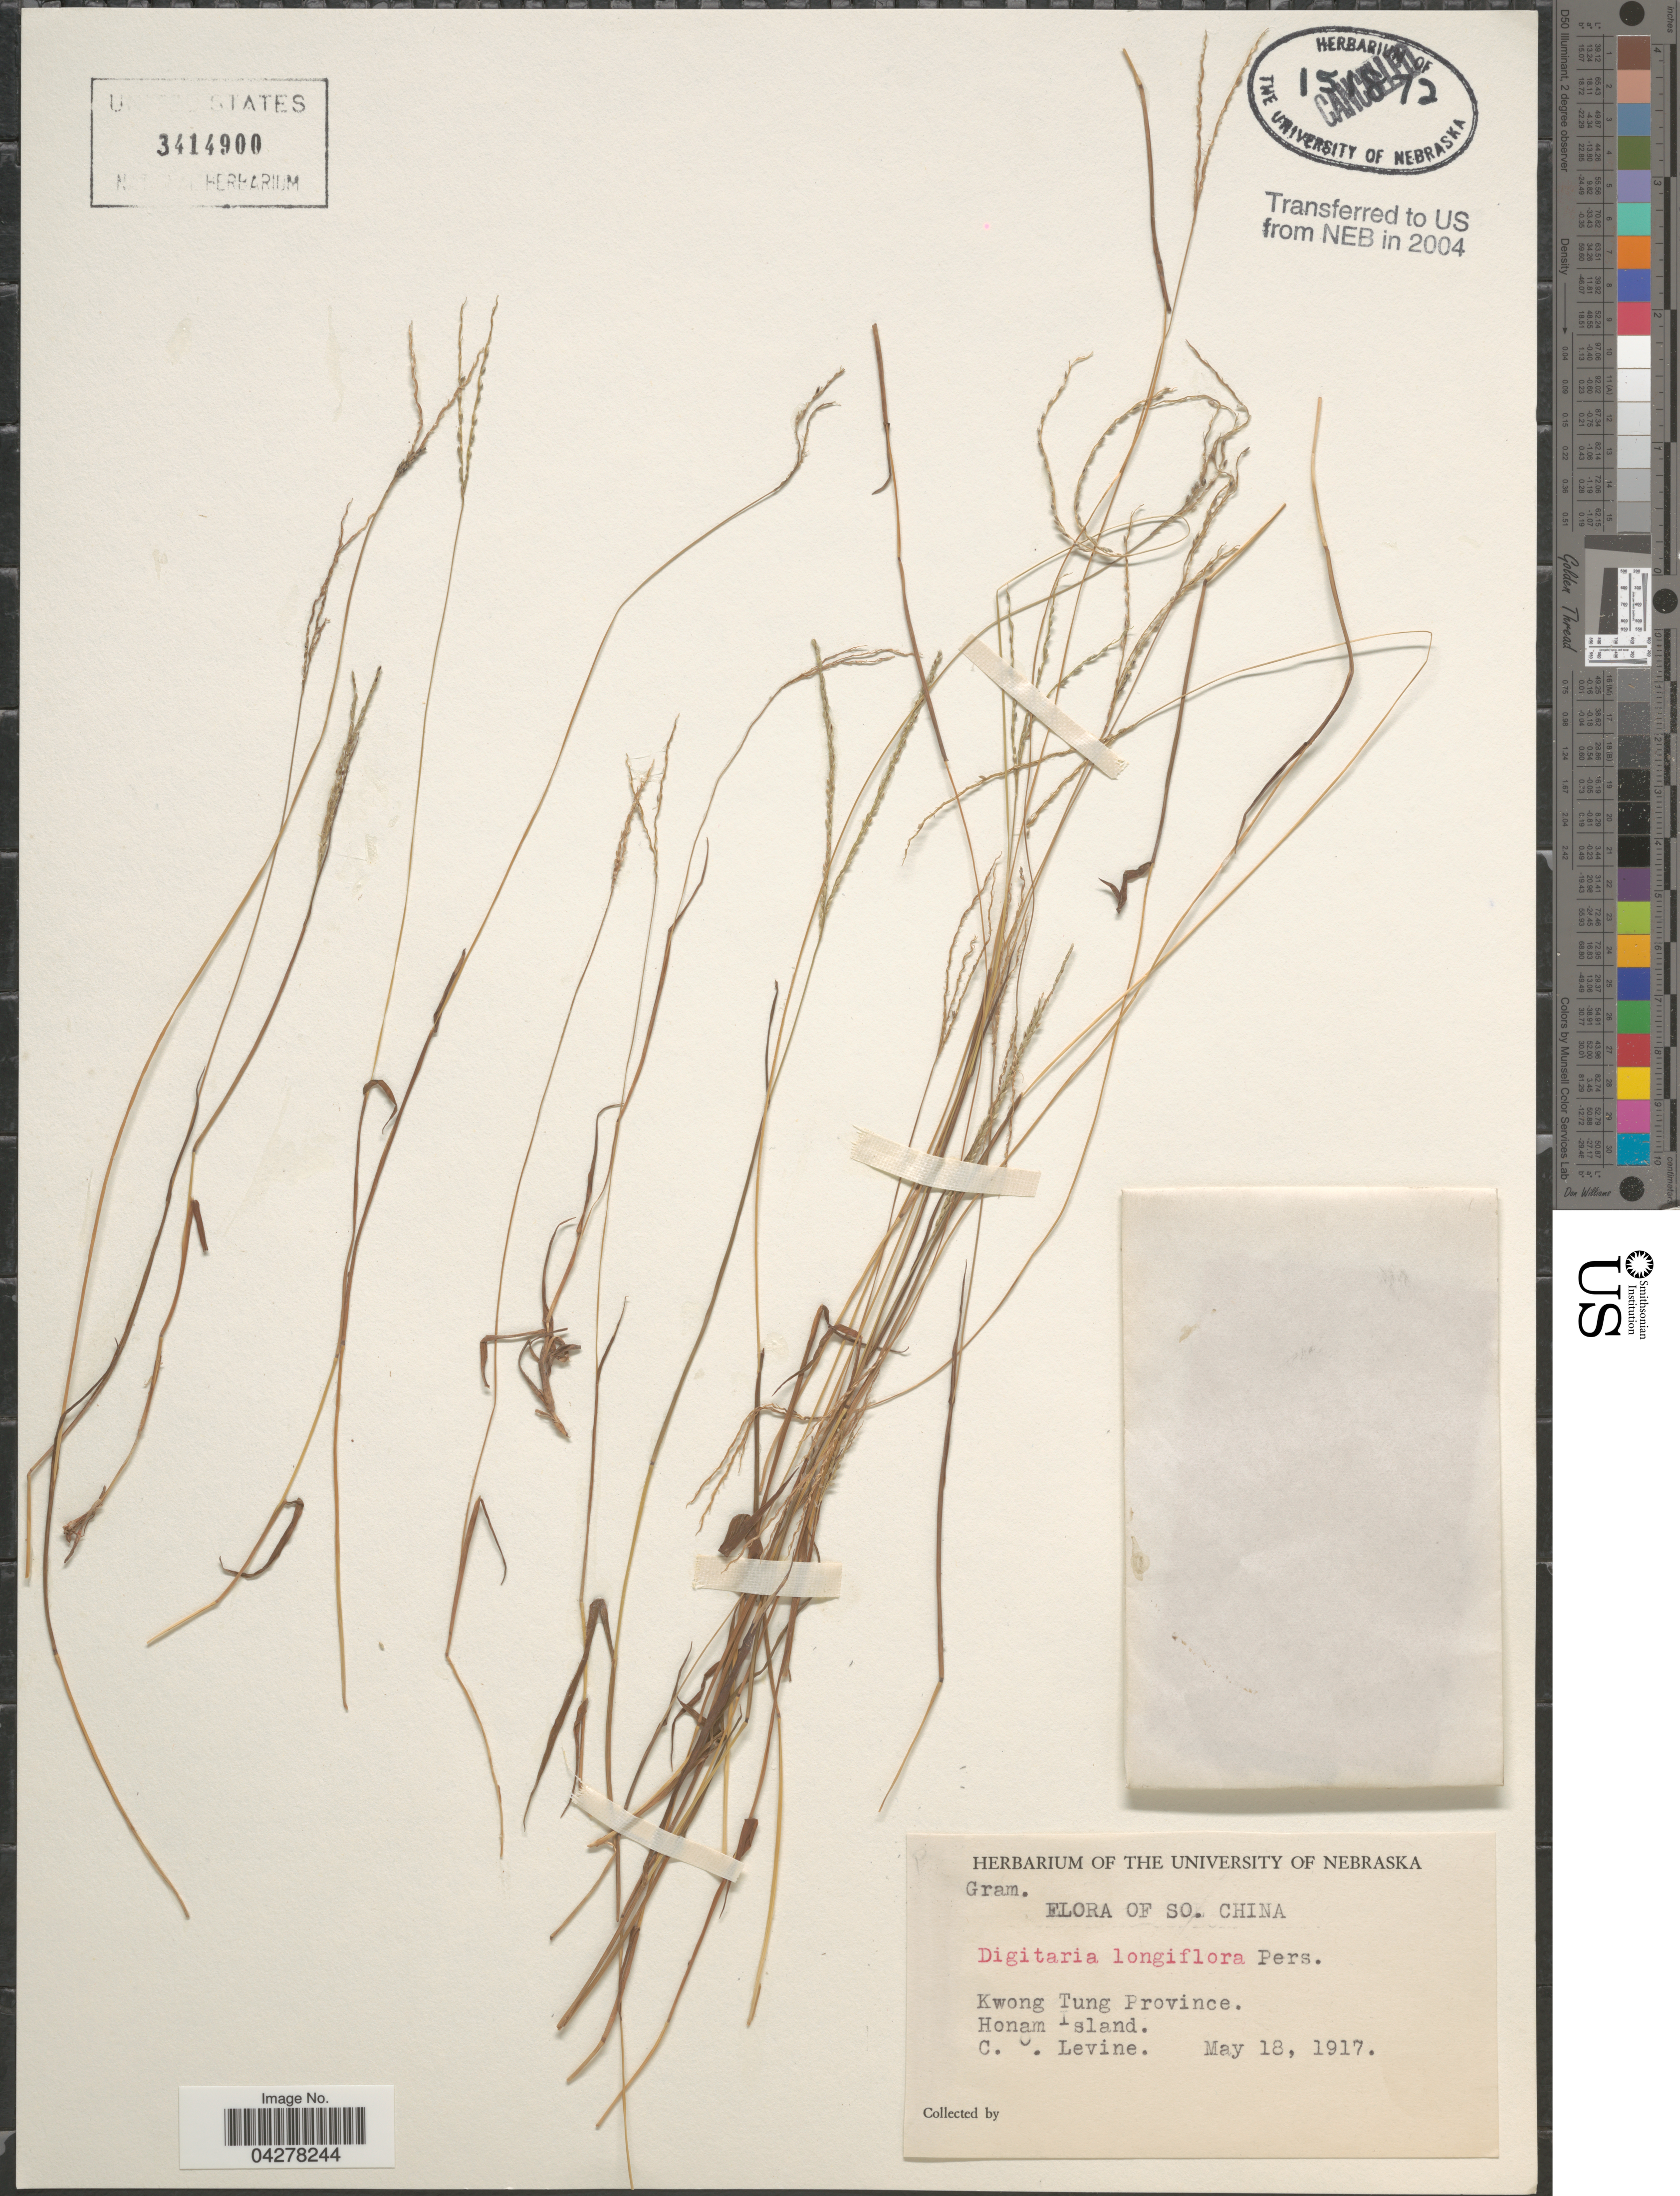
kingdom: Plantae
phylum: Tracheophyta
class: Liliopsida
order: Poales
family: Poaceae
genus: Digitaria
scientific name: Digitaria longiflora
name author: (Retz.) Pers.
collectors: C. O. Levine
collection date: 1917-05-18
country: China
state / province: Guangdong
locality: So. China. Kwong Tung Province. Honam Island.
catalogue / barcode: US 3414900